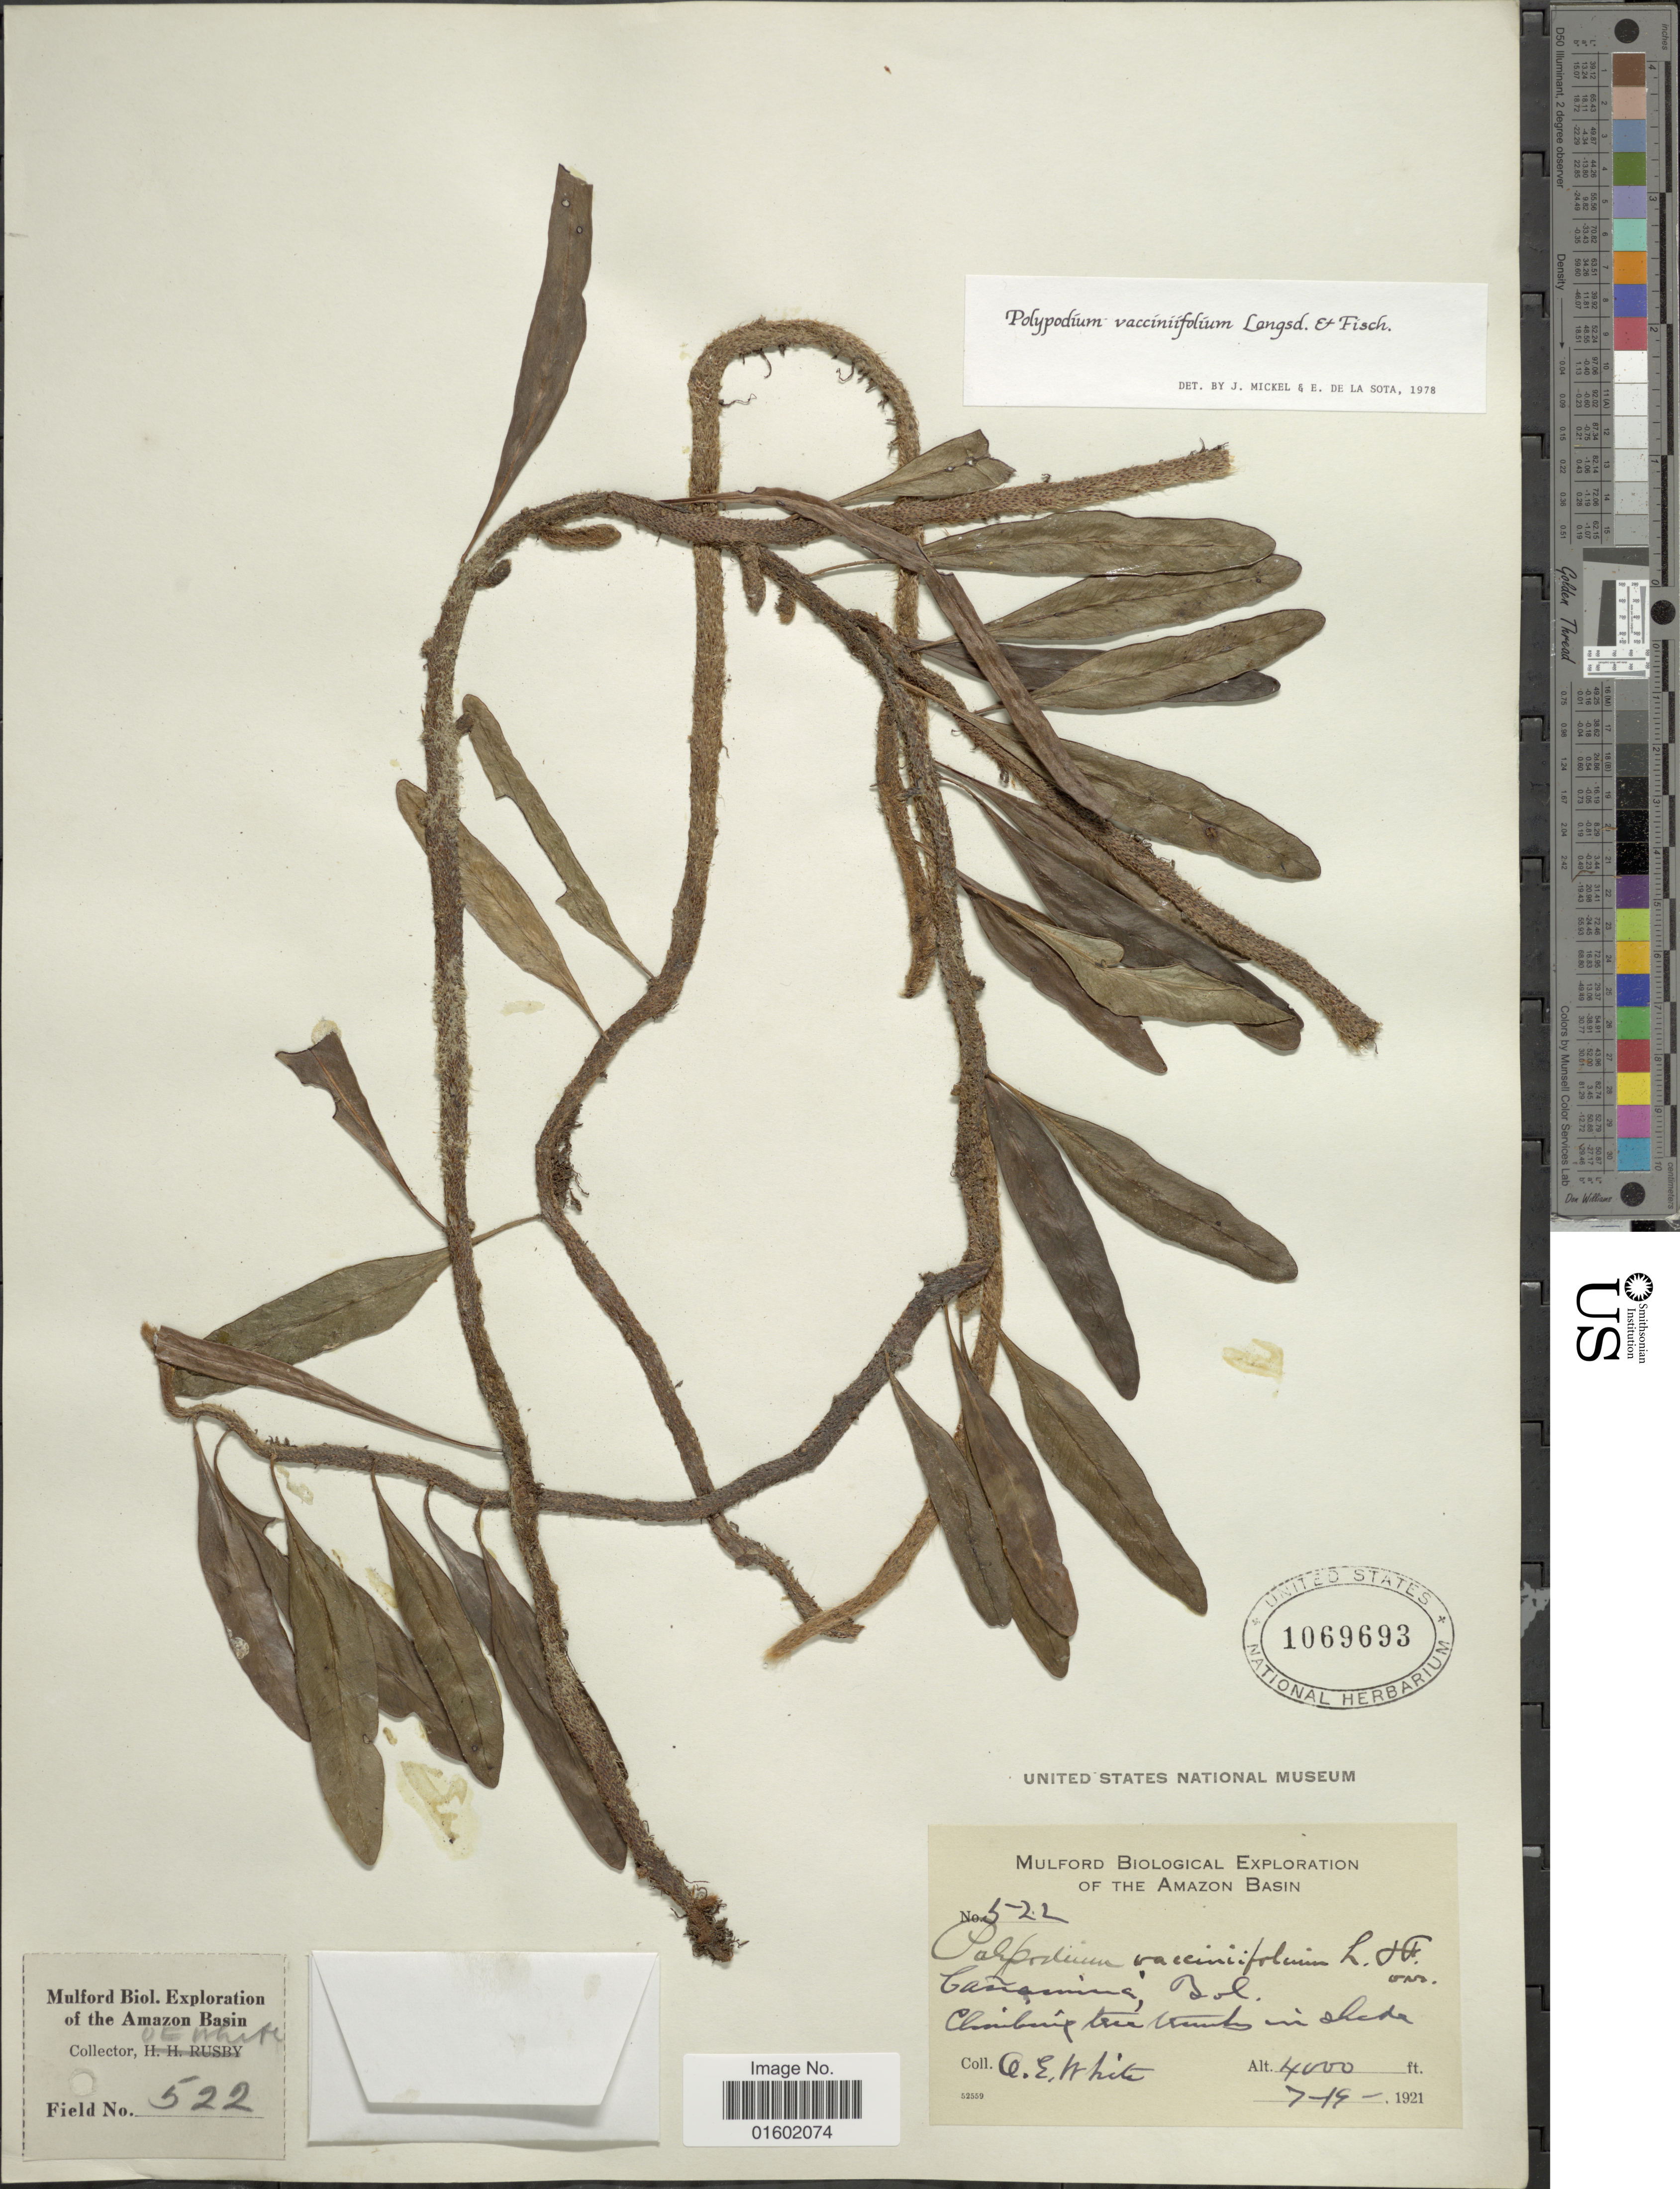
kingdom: Plantae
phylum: Tracheophyta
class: Polypodiopsida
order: Polypodiales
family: Polypodiaceae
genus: Microgramma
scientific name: Microgramma vaccinifolia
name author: (Langsd. & Fisch.) Copel.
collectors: A. White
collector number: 522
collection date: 1921-07-19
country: Bolivia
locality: Cañaming, Amazon Basin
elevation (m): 1219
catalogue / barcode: US 1069693